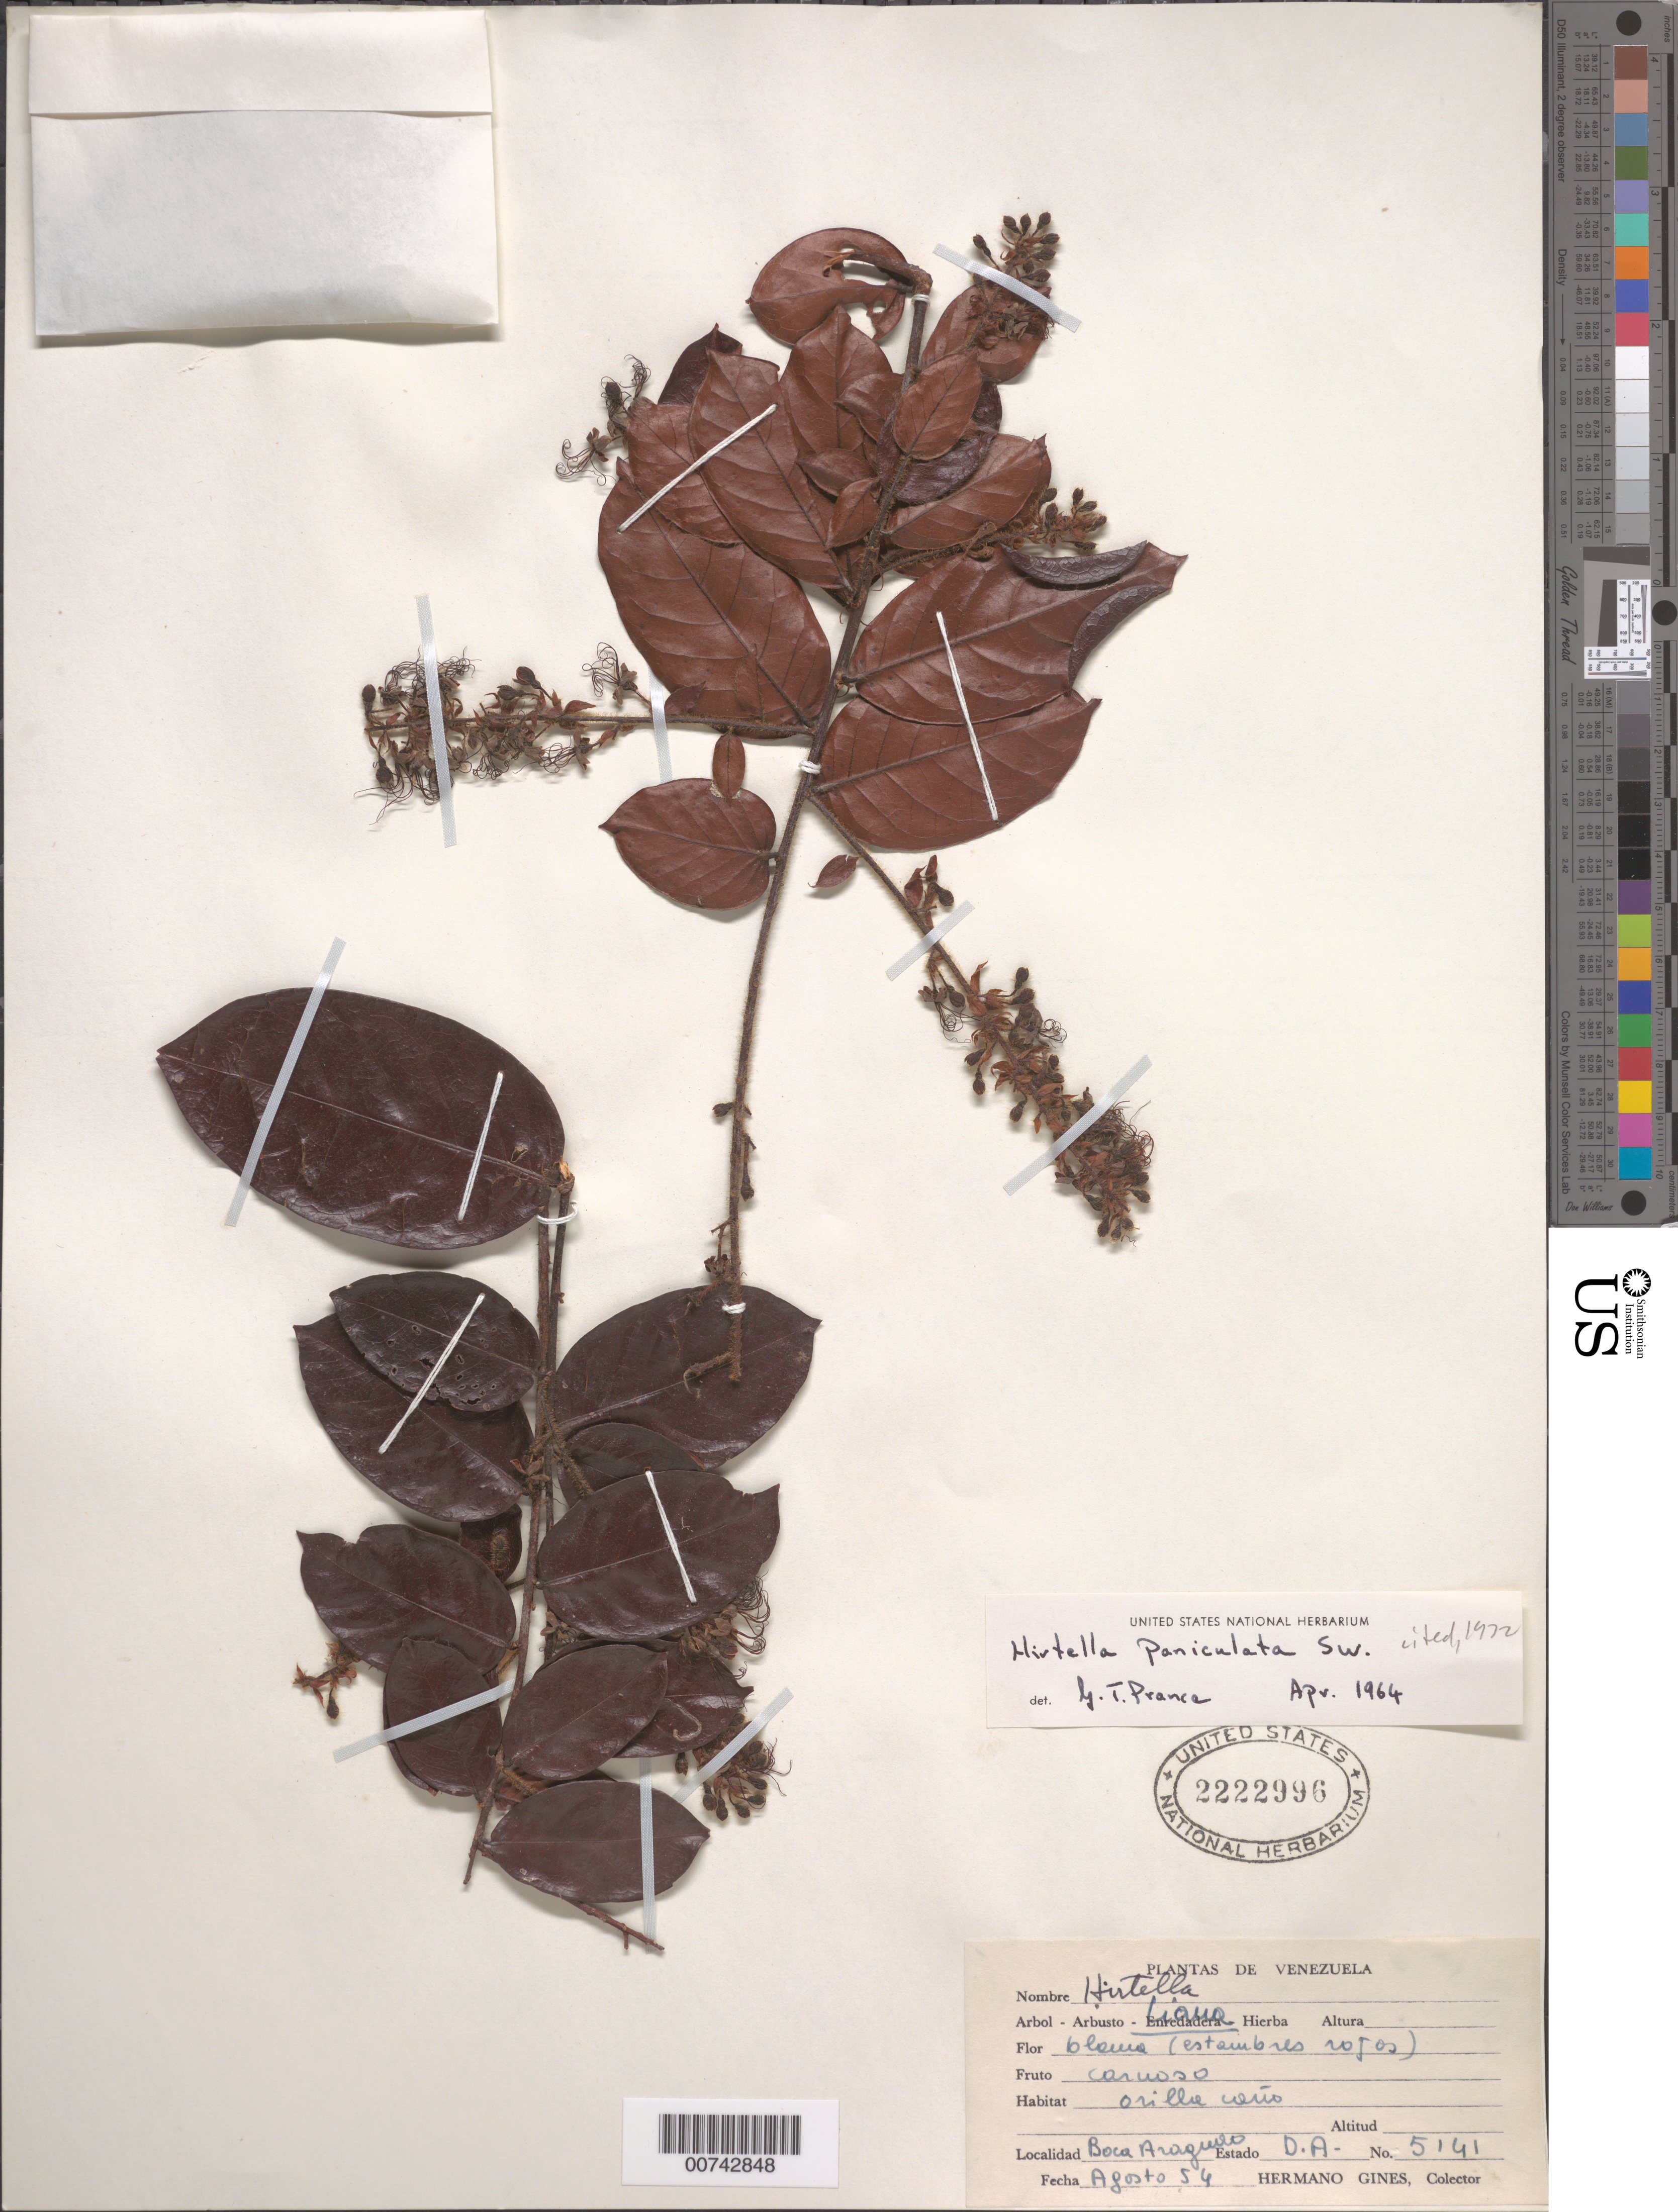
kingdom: Plantae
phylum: Tracheophyta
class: Magnoliopsida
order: Malpighiales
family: Chrysobalanaceae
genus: Hirtella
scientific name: Hirtella paniculata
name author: Sw.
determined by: Prance, G. T.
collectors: H. Gines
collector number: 5141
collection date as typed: Aug-54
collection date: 1954-08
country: Venezuela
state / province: Delta Amacuro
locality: Boca de Araguao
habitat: Edge of caño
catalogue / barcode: US 2222996